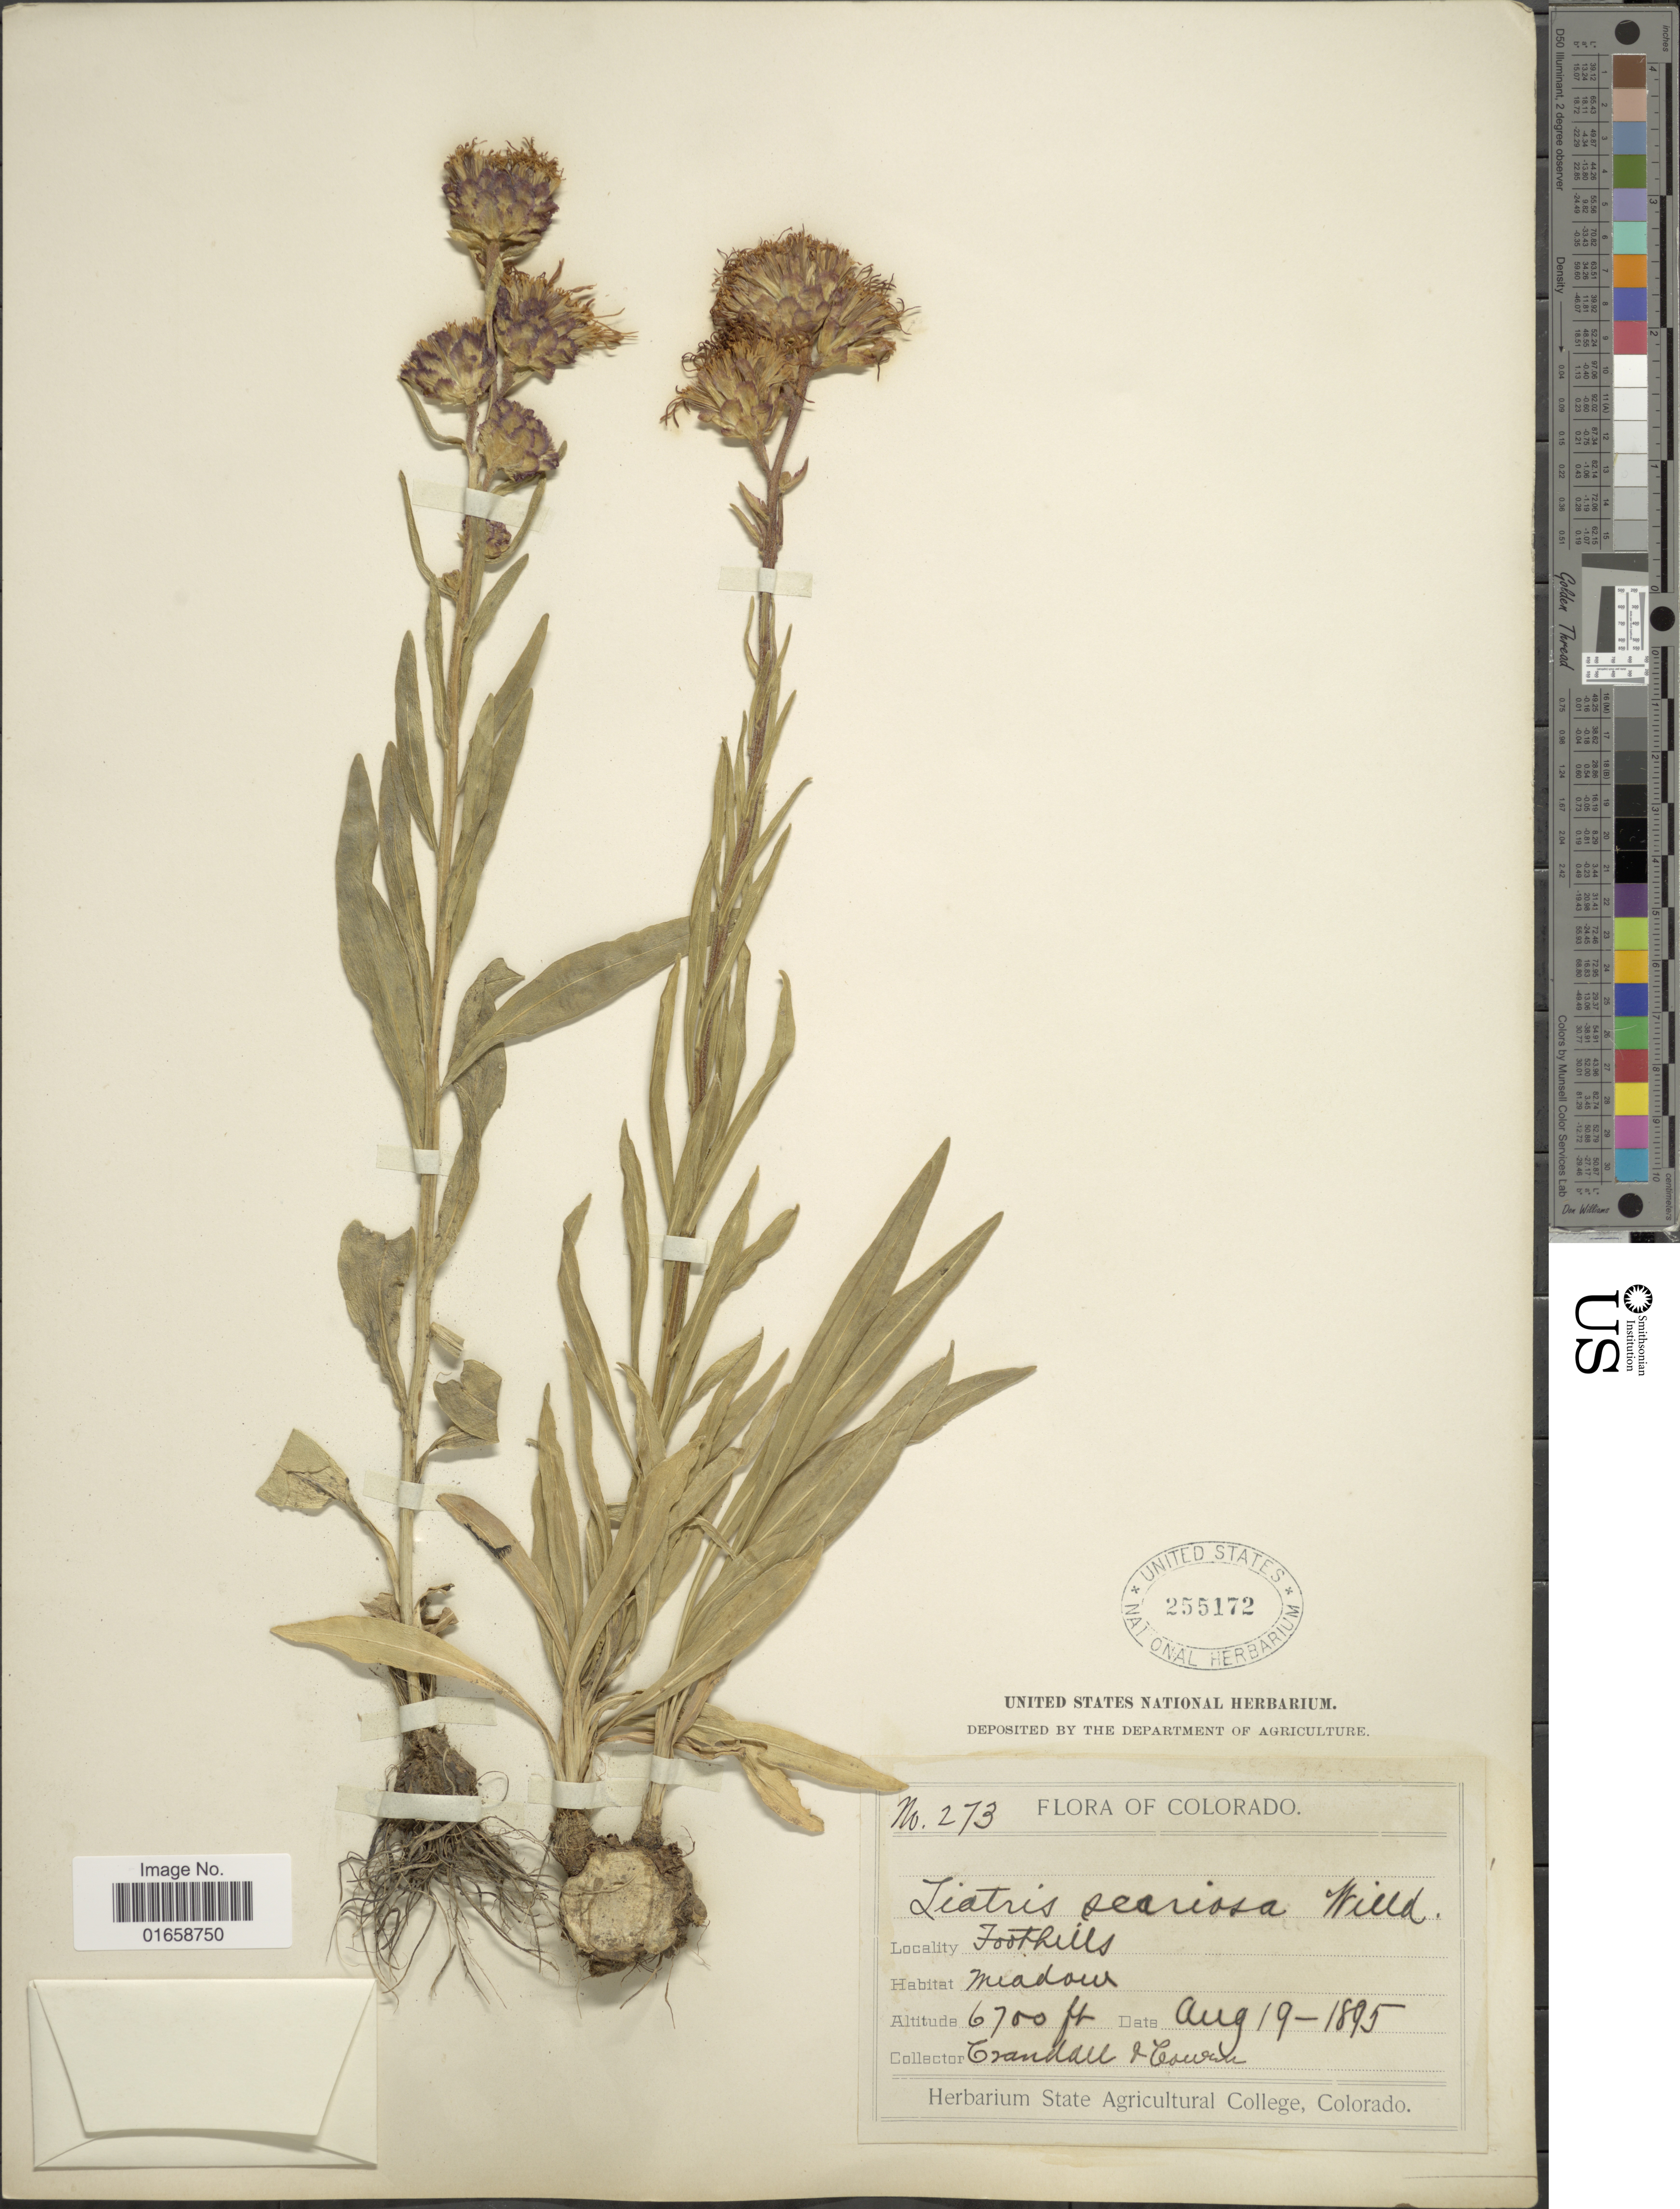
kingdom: Plantae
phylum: Tracheophyta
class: Magnoliopsida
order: Asterales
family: Asteraceae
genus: Liatris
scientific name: Liatris ligulistylis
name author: (A. Nelson) K. Schum.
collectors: -. Crandall & Cowan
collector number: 273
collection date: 1895-08-19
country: United States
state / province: Colorado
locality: Foothills, meadow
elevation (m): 2042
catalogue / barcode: US 255172